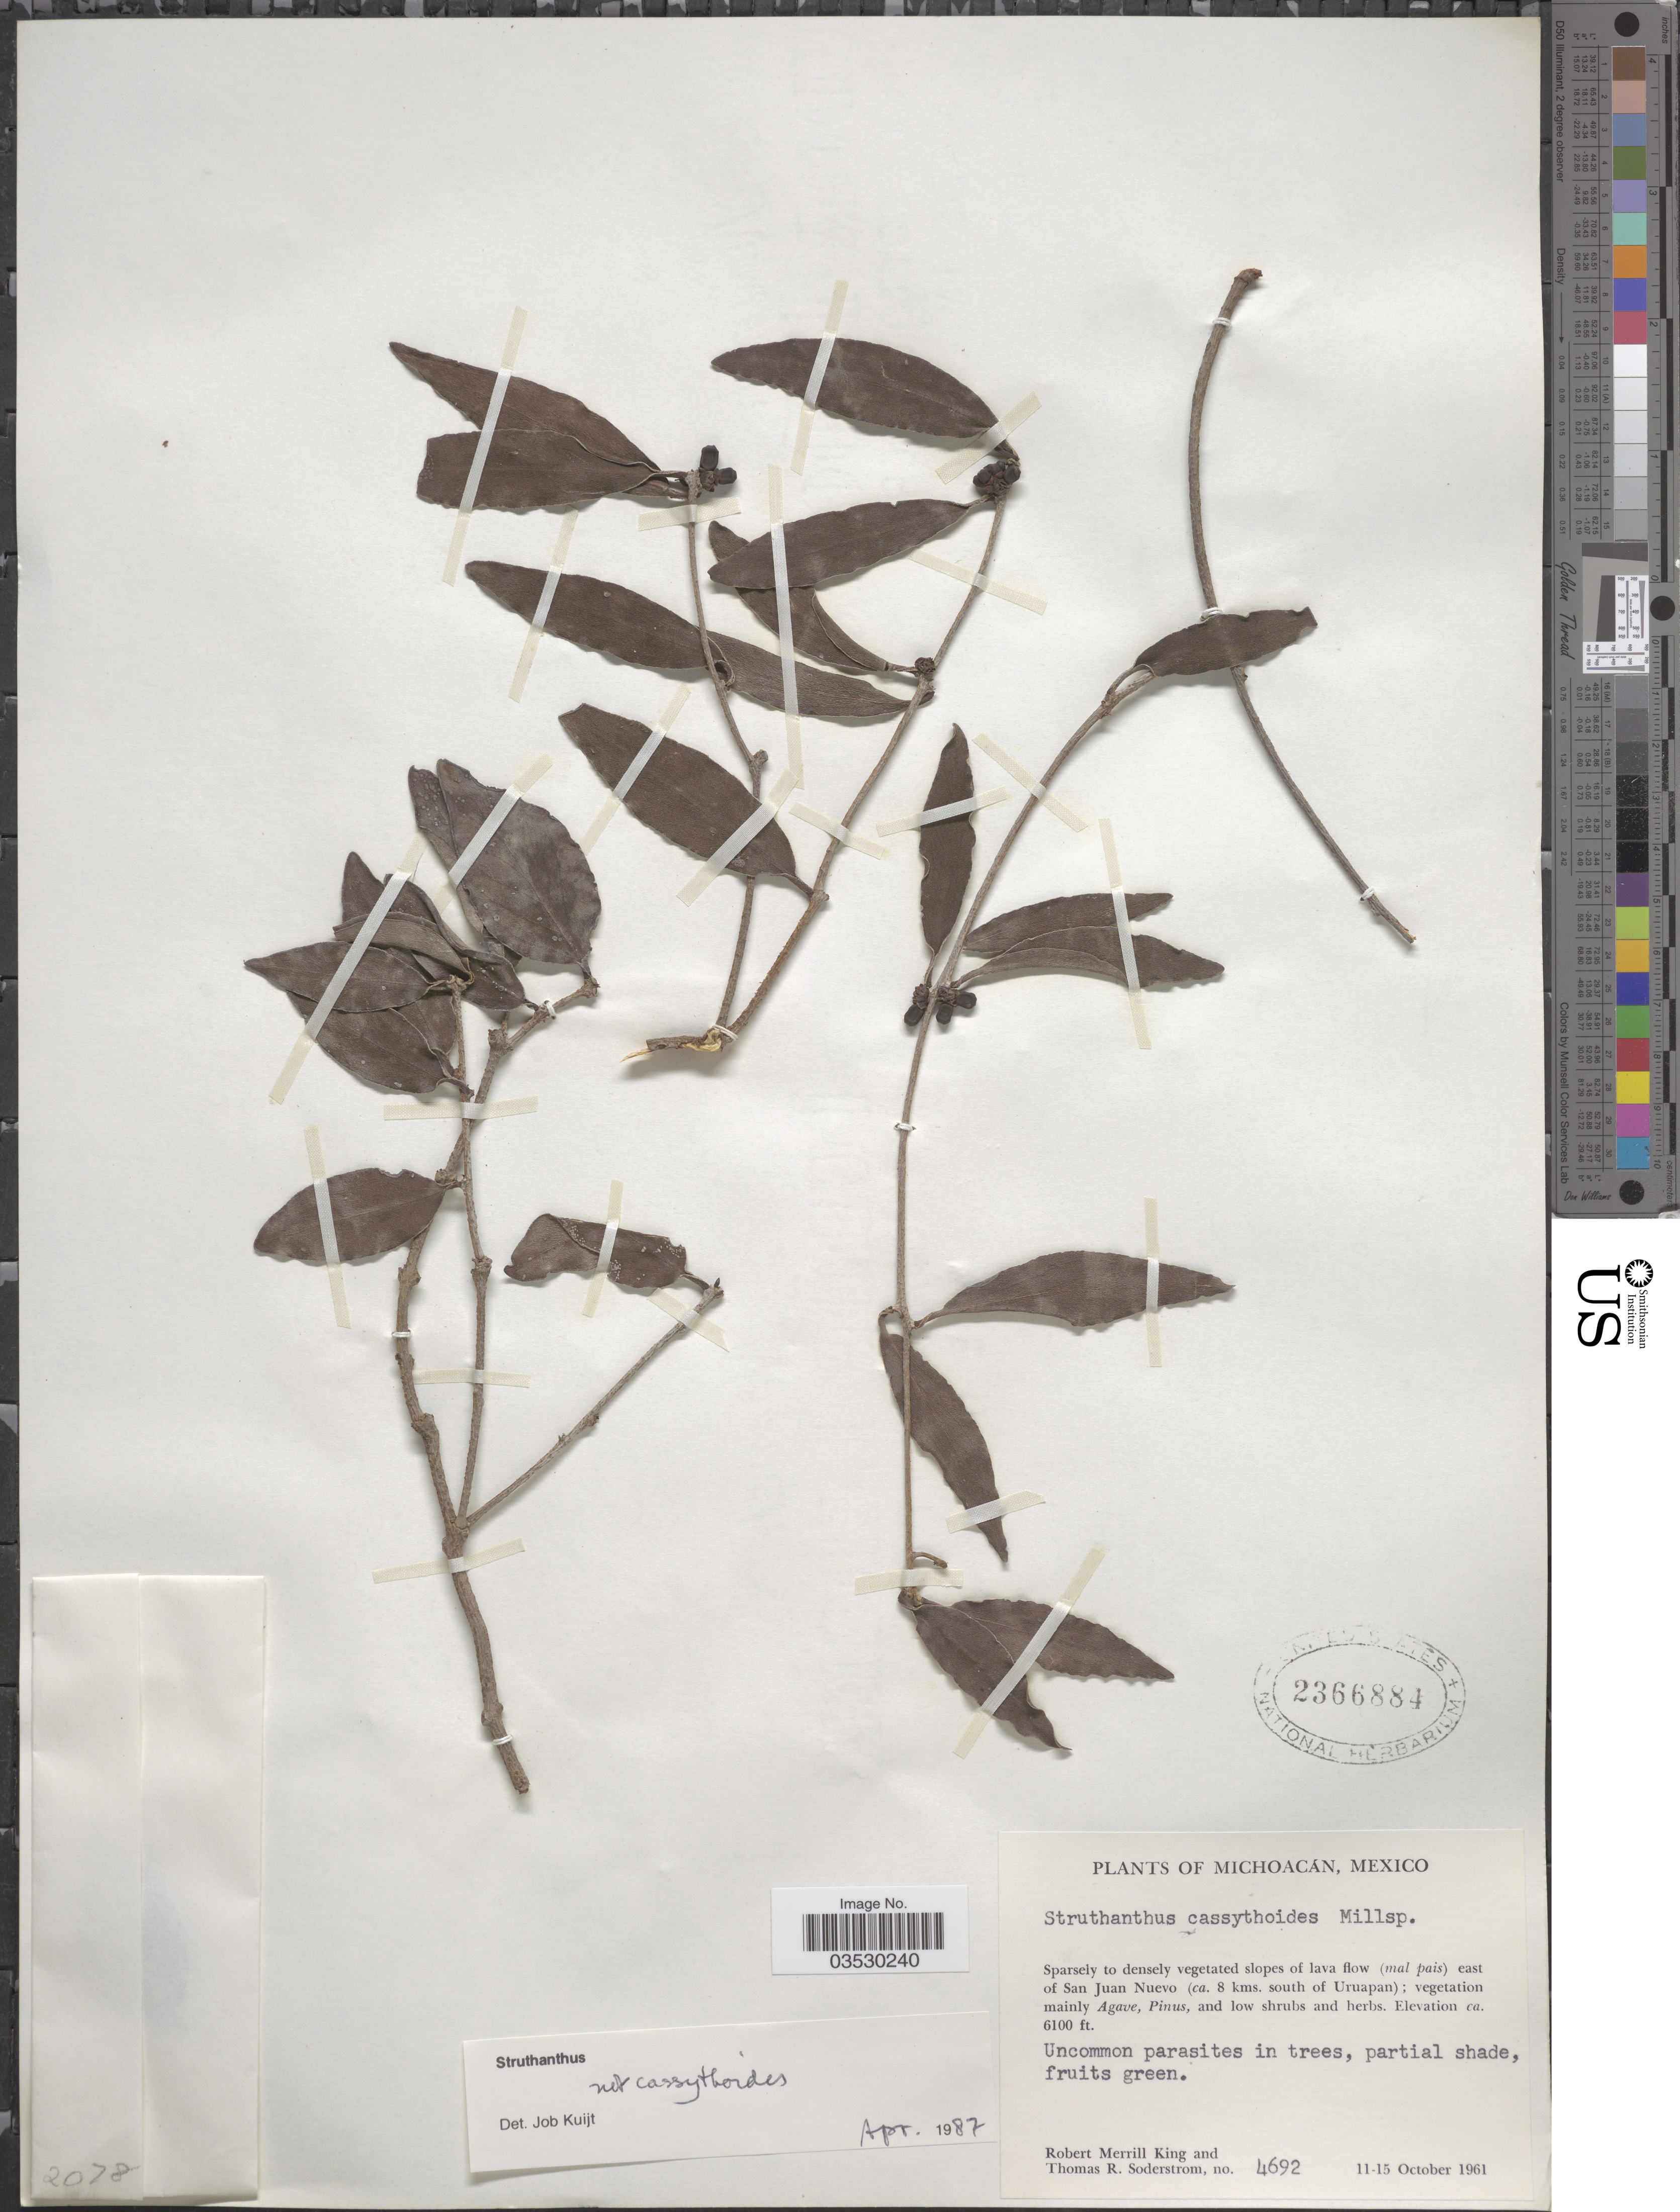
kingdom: Plantae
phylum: Tracheophyta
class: Magnoliopsida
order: Santalales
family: Loranthaceae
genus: Struthanthus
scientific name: Struthanthus venetus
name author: (Kunth) Blume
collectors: R. M. King & T. R. Soderstrom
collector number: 4692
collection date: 1961-10-11/1961-10-15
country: Mexico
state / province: Michoacán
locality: East of San Juan Nuevo (ca. 8 kms. south of Uruapan).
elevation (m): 1859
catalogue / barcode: US 2366884